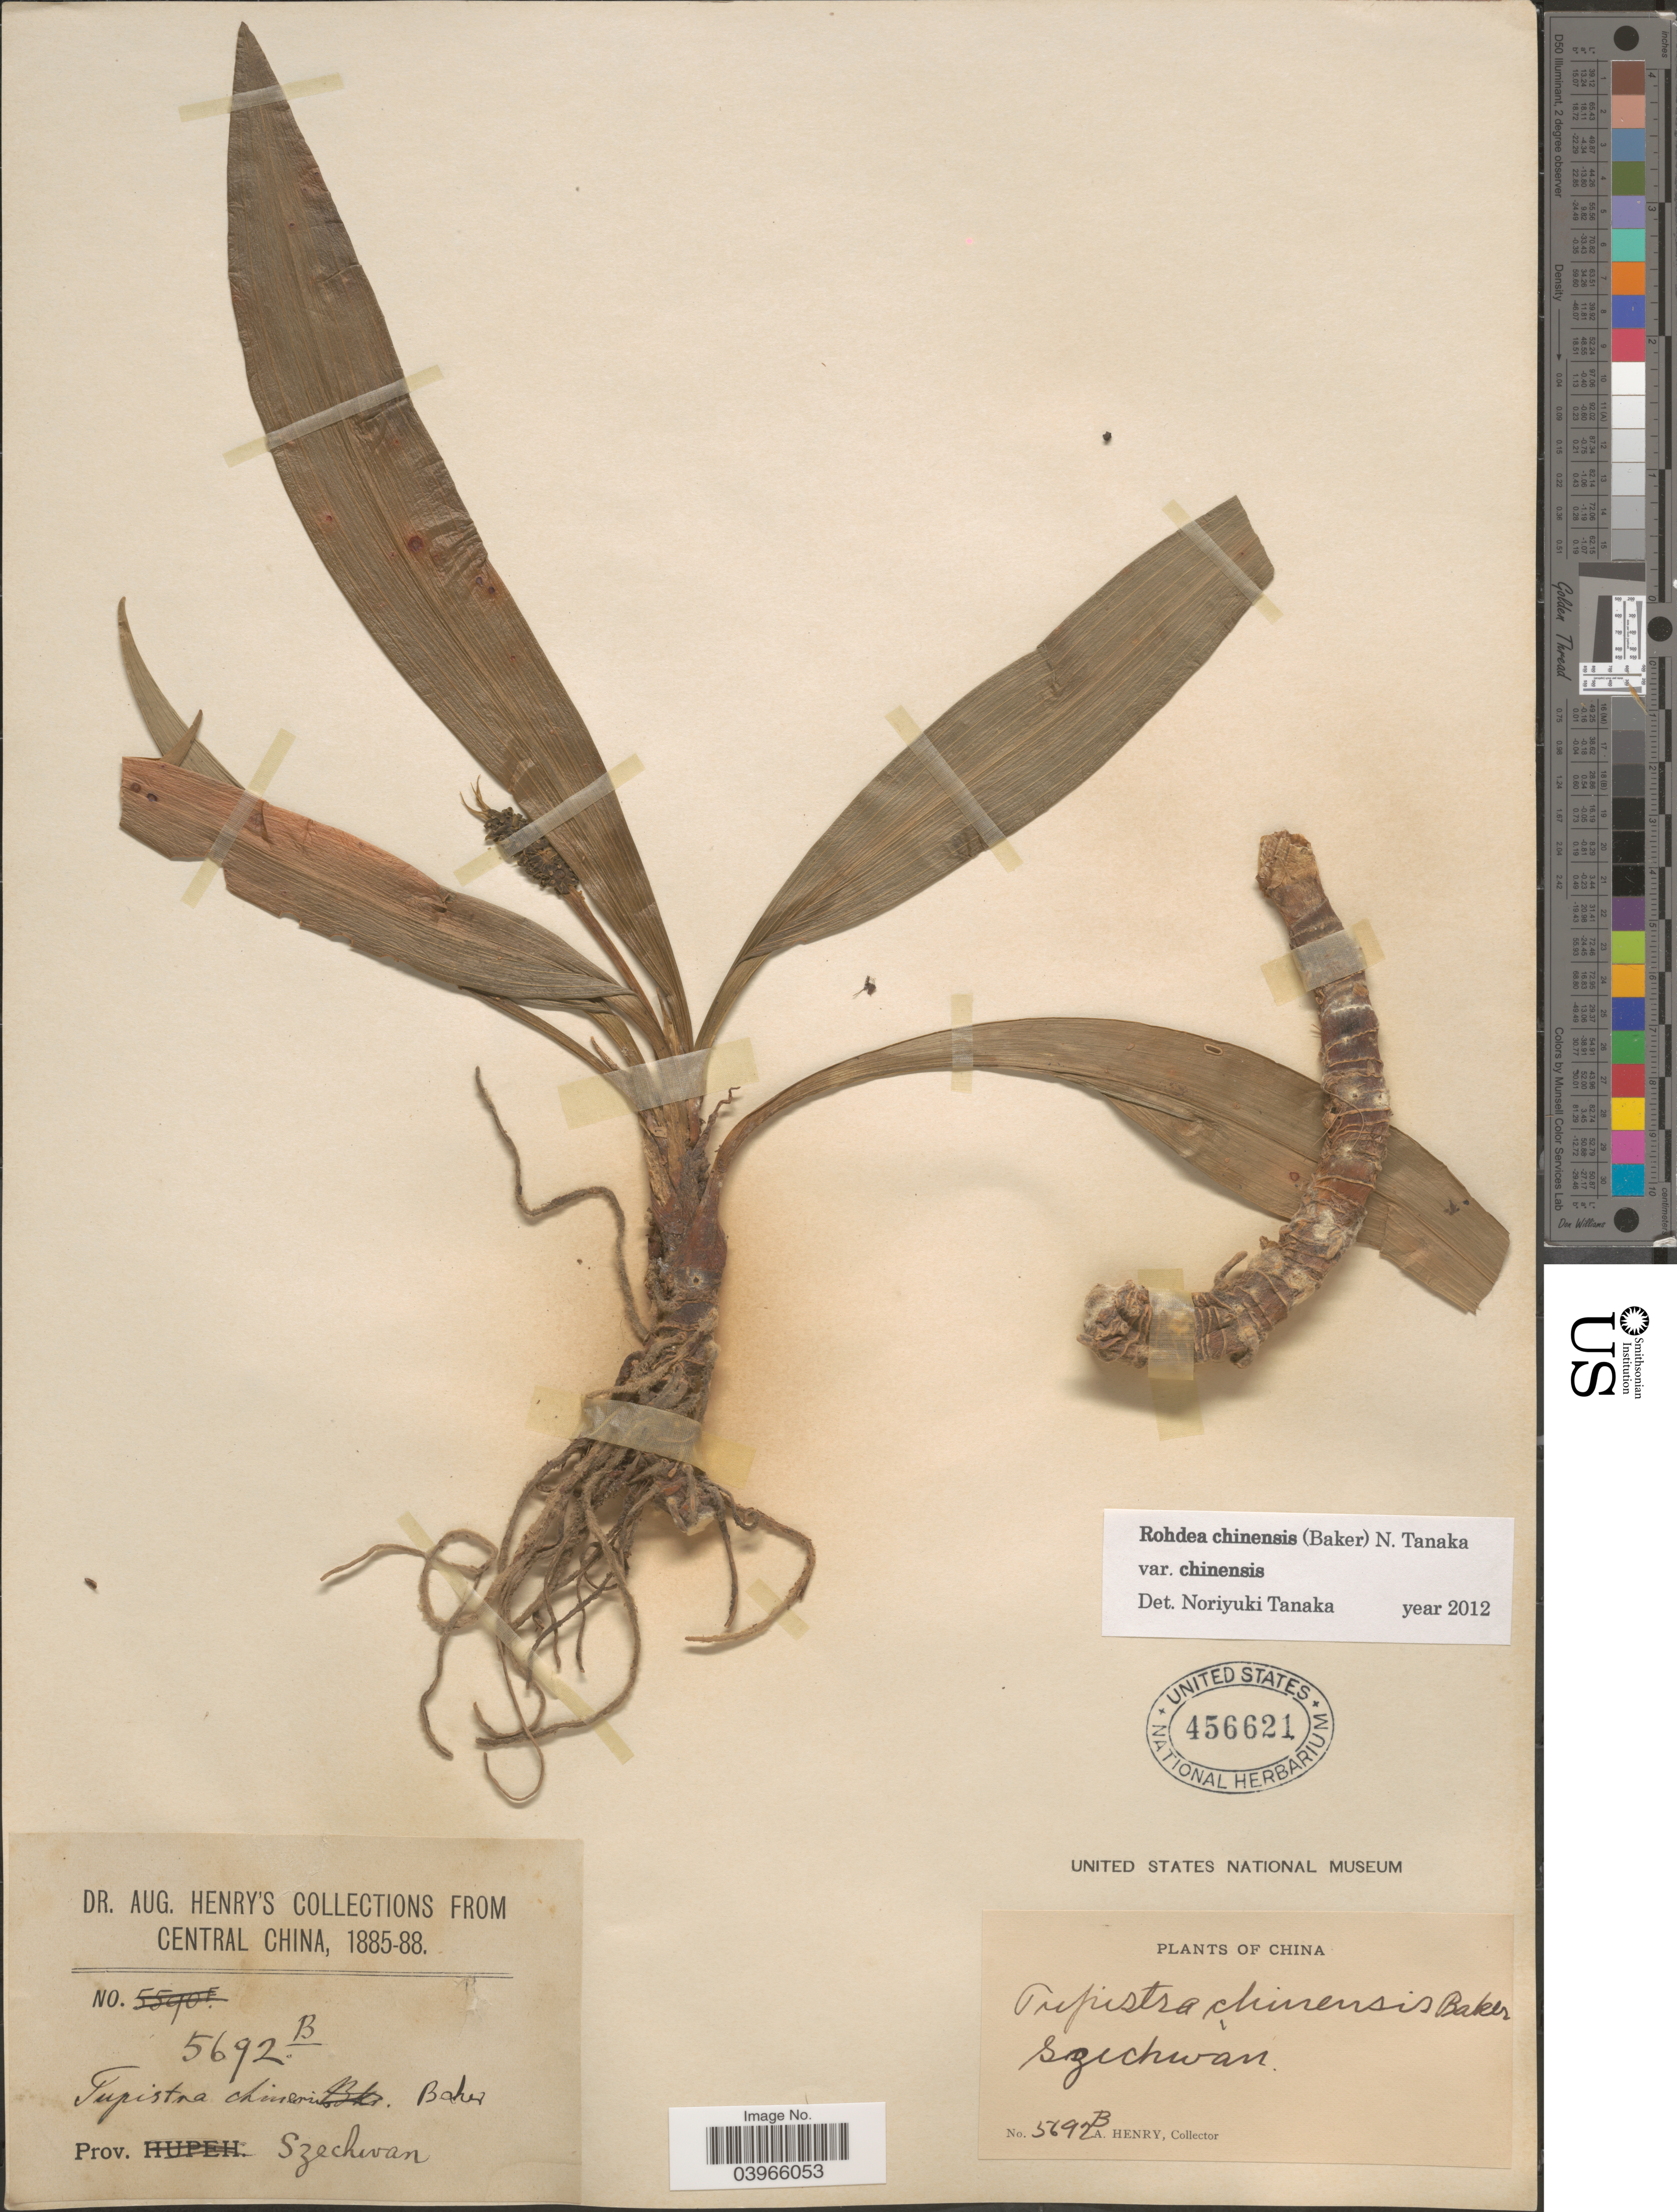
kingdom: Plantae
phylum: Tracheophyta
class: Liliopsida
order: Asparagales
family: Asparagaceae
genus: Rohdea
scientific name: Rohdea chinensis var. chinensis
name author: (Baker) N. Tanaka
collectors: A. Henry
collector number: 5692 B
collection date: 1885/1888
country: China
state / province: Sichuan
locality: Central China. Prov. Szechwan.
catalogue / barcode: US 456621